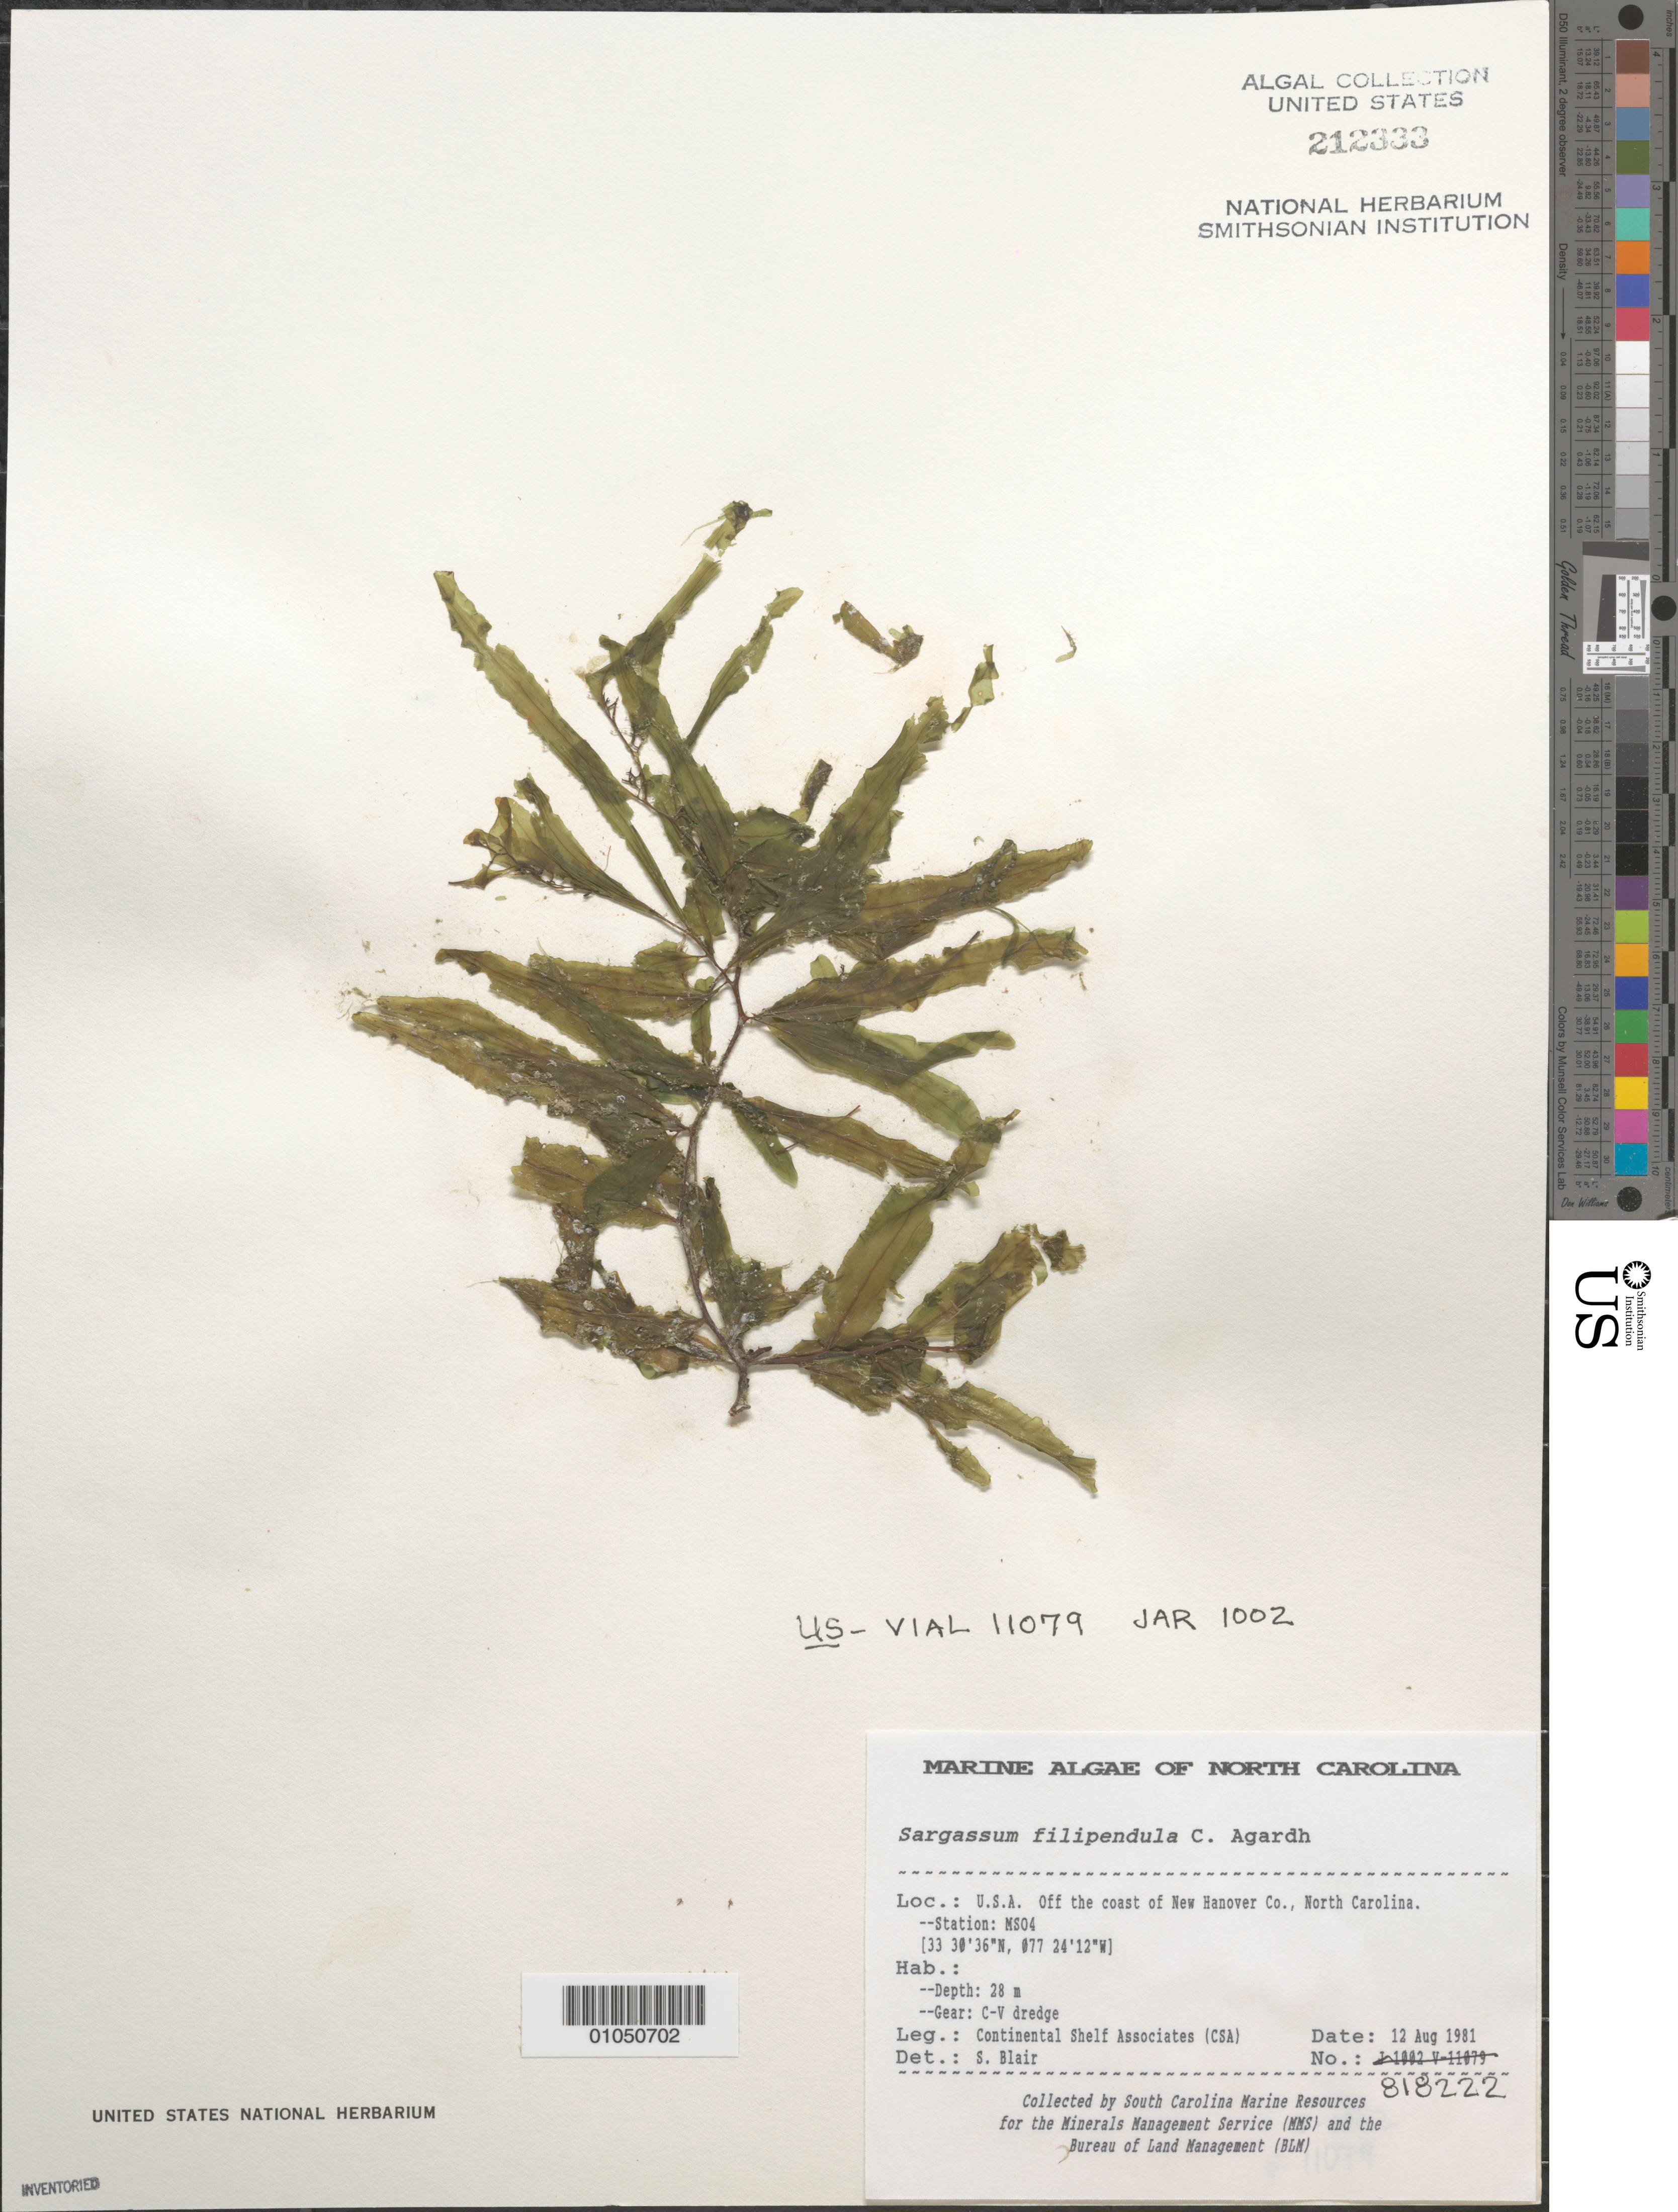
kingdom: Chromista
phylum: Ochrophyta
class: Phaeophyceae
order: Fucales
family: Sargassaceae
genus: Sargassum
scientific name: Sargassum filipendula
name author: C. Agardh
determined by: Blair, S. M.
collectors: Continental Shelf Associates for the MMS/BLM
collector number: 818222 Station MS04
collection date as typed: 12 Aug 1981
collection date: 1981-08-12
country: United States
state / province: North Carolina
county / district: New Hanover County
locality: Off coast of New Hanover County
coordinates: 33 30'36"N, 077 24'12"W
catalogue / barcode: US 212333